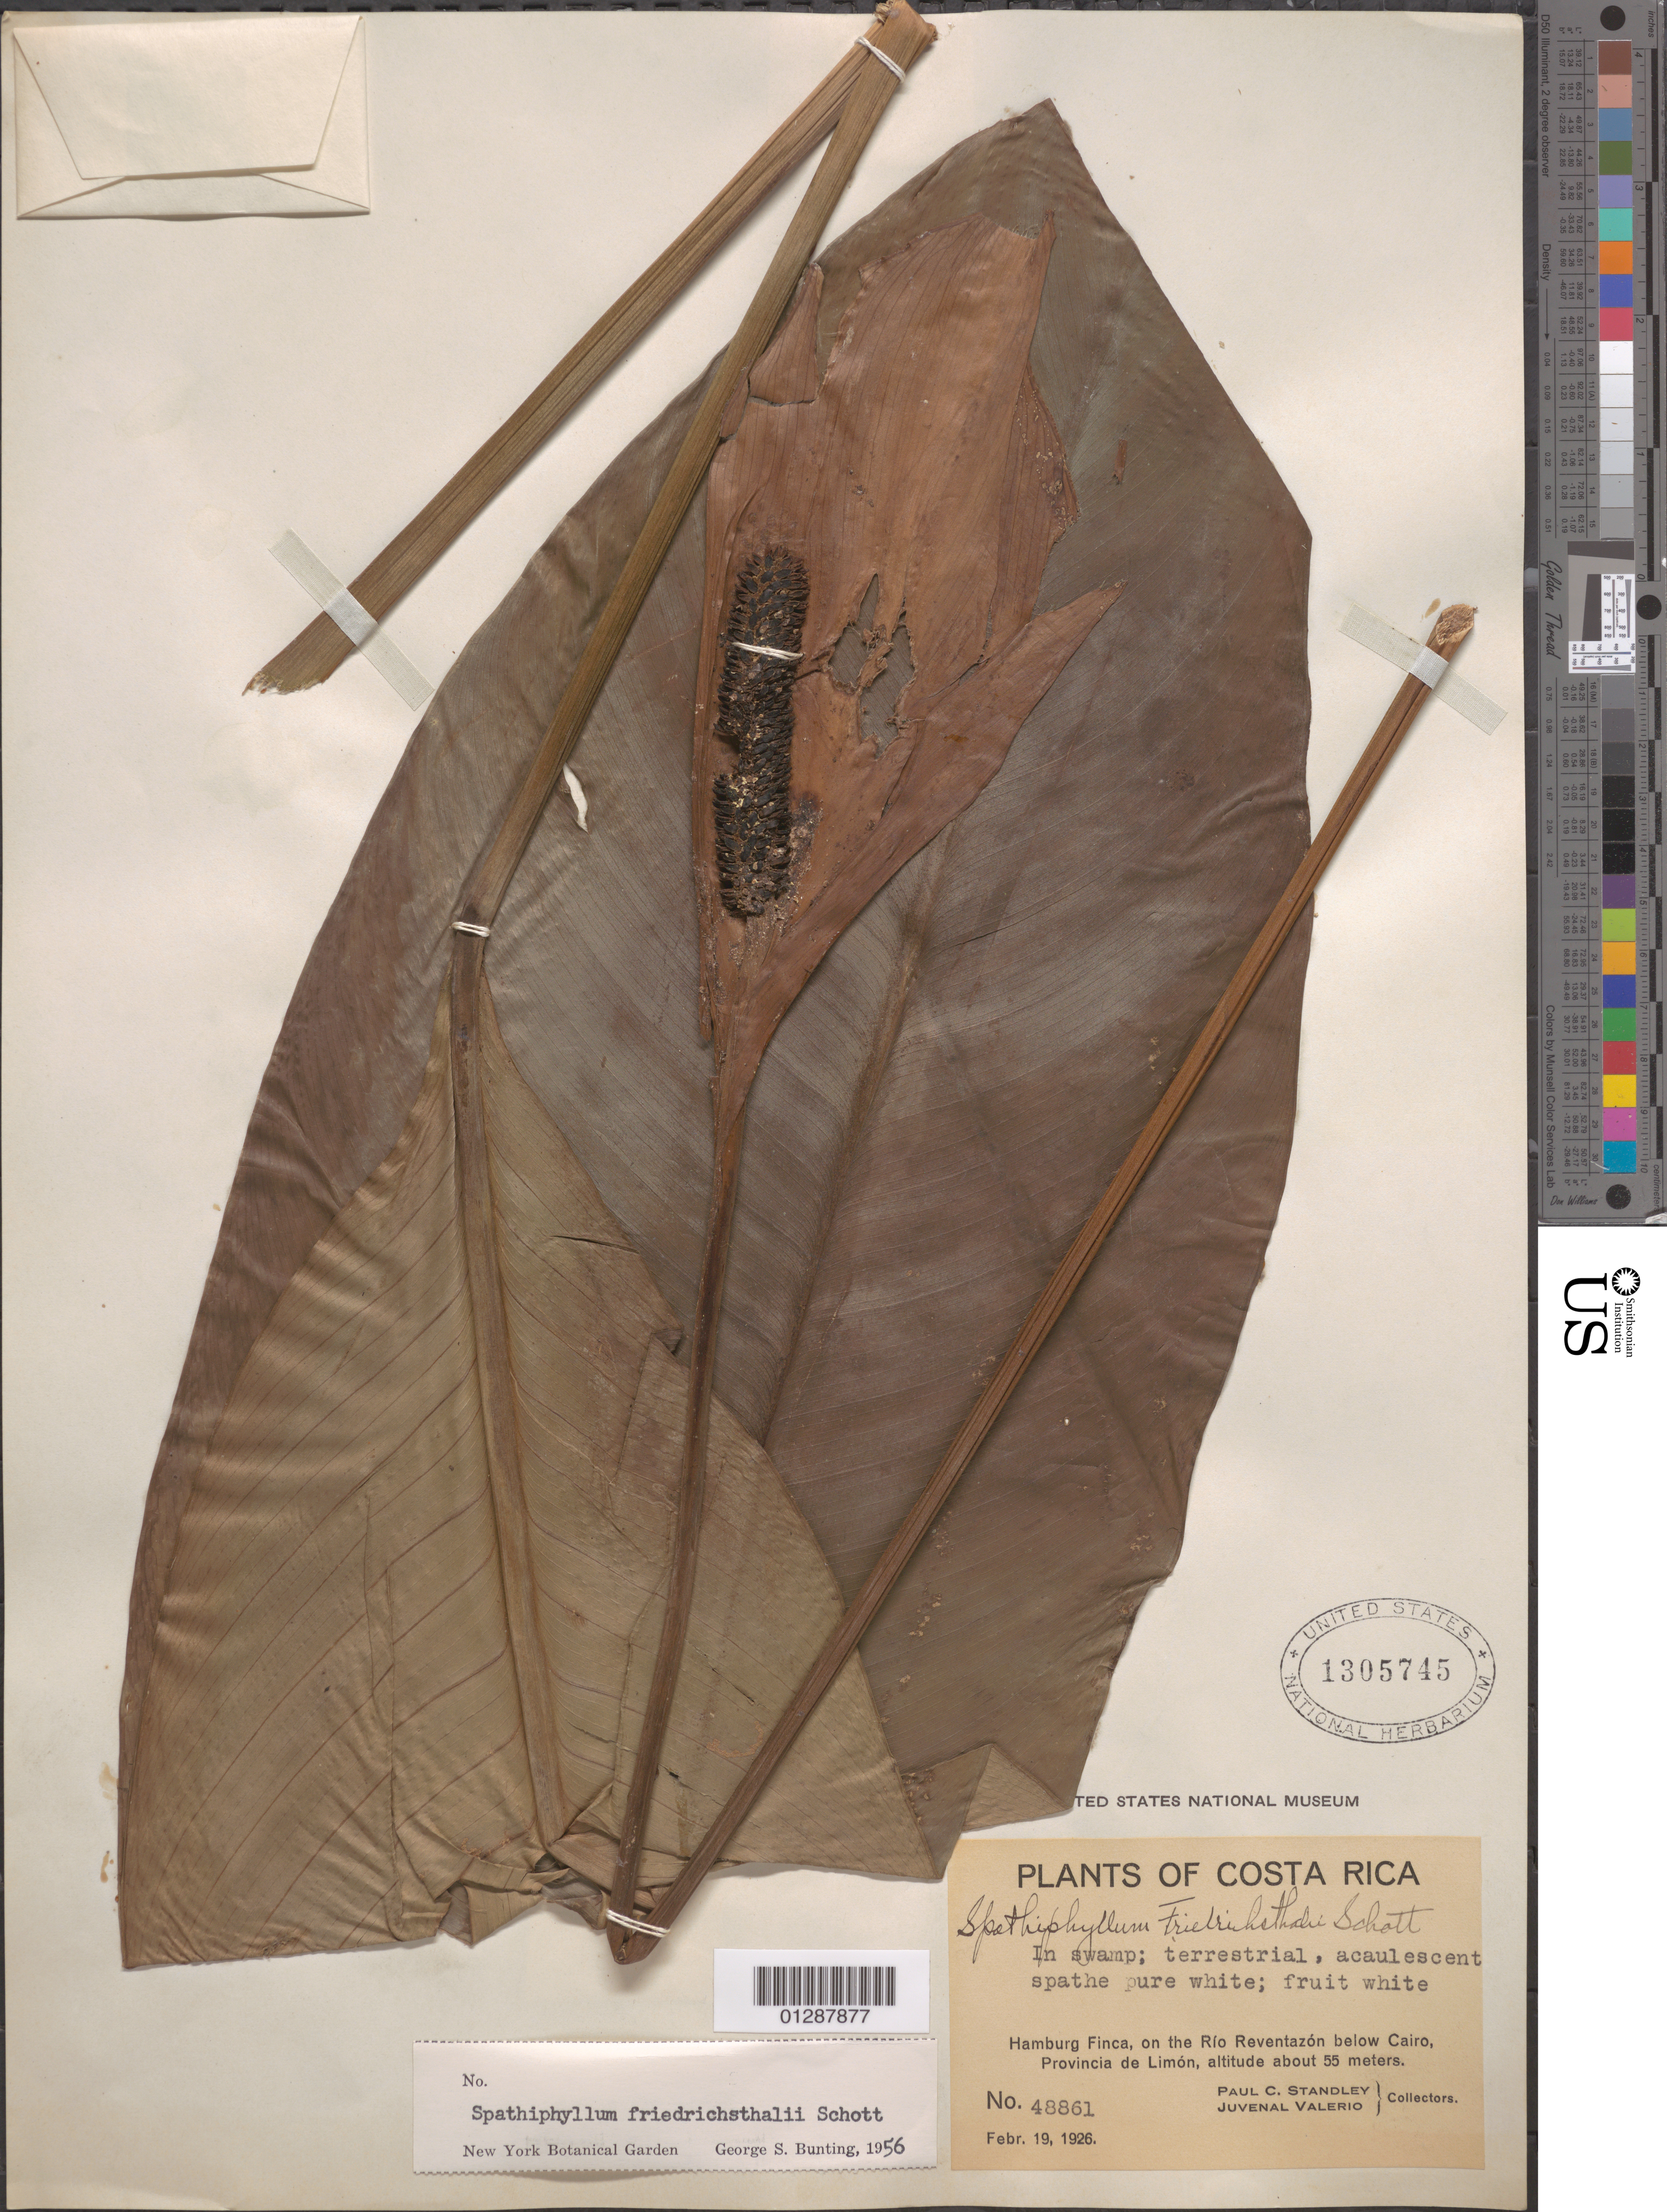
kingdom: Plantae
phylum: Tracheophyta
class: Liliopsida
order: Alismatales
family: Araceae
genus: Spathiphyllum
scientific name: Spathiphyllum friedrichsthalii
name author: Schott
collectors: P. C. Standley & J. Valerio R.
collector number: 48861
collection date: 1926-02-19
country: Costa Rica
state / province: Limón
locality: Hamburg Finca, on the Río Reventazón below Cairo.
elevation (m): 55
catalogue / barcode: US 1305745